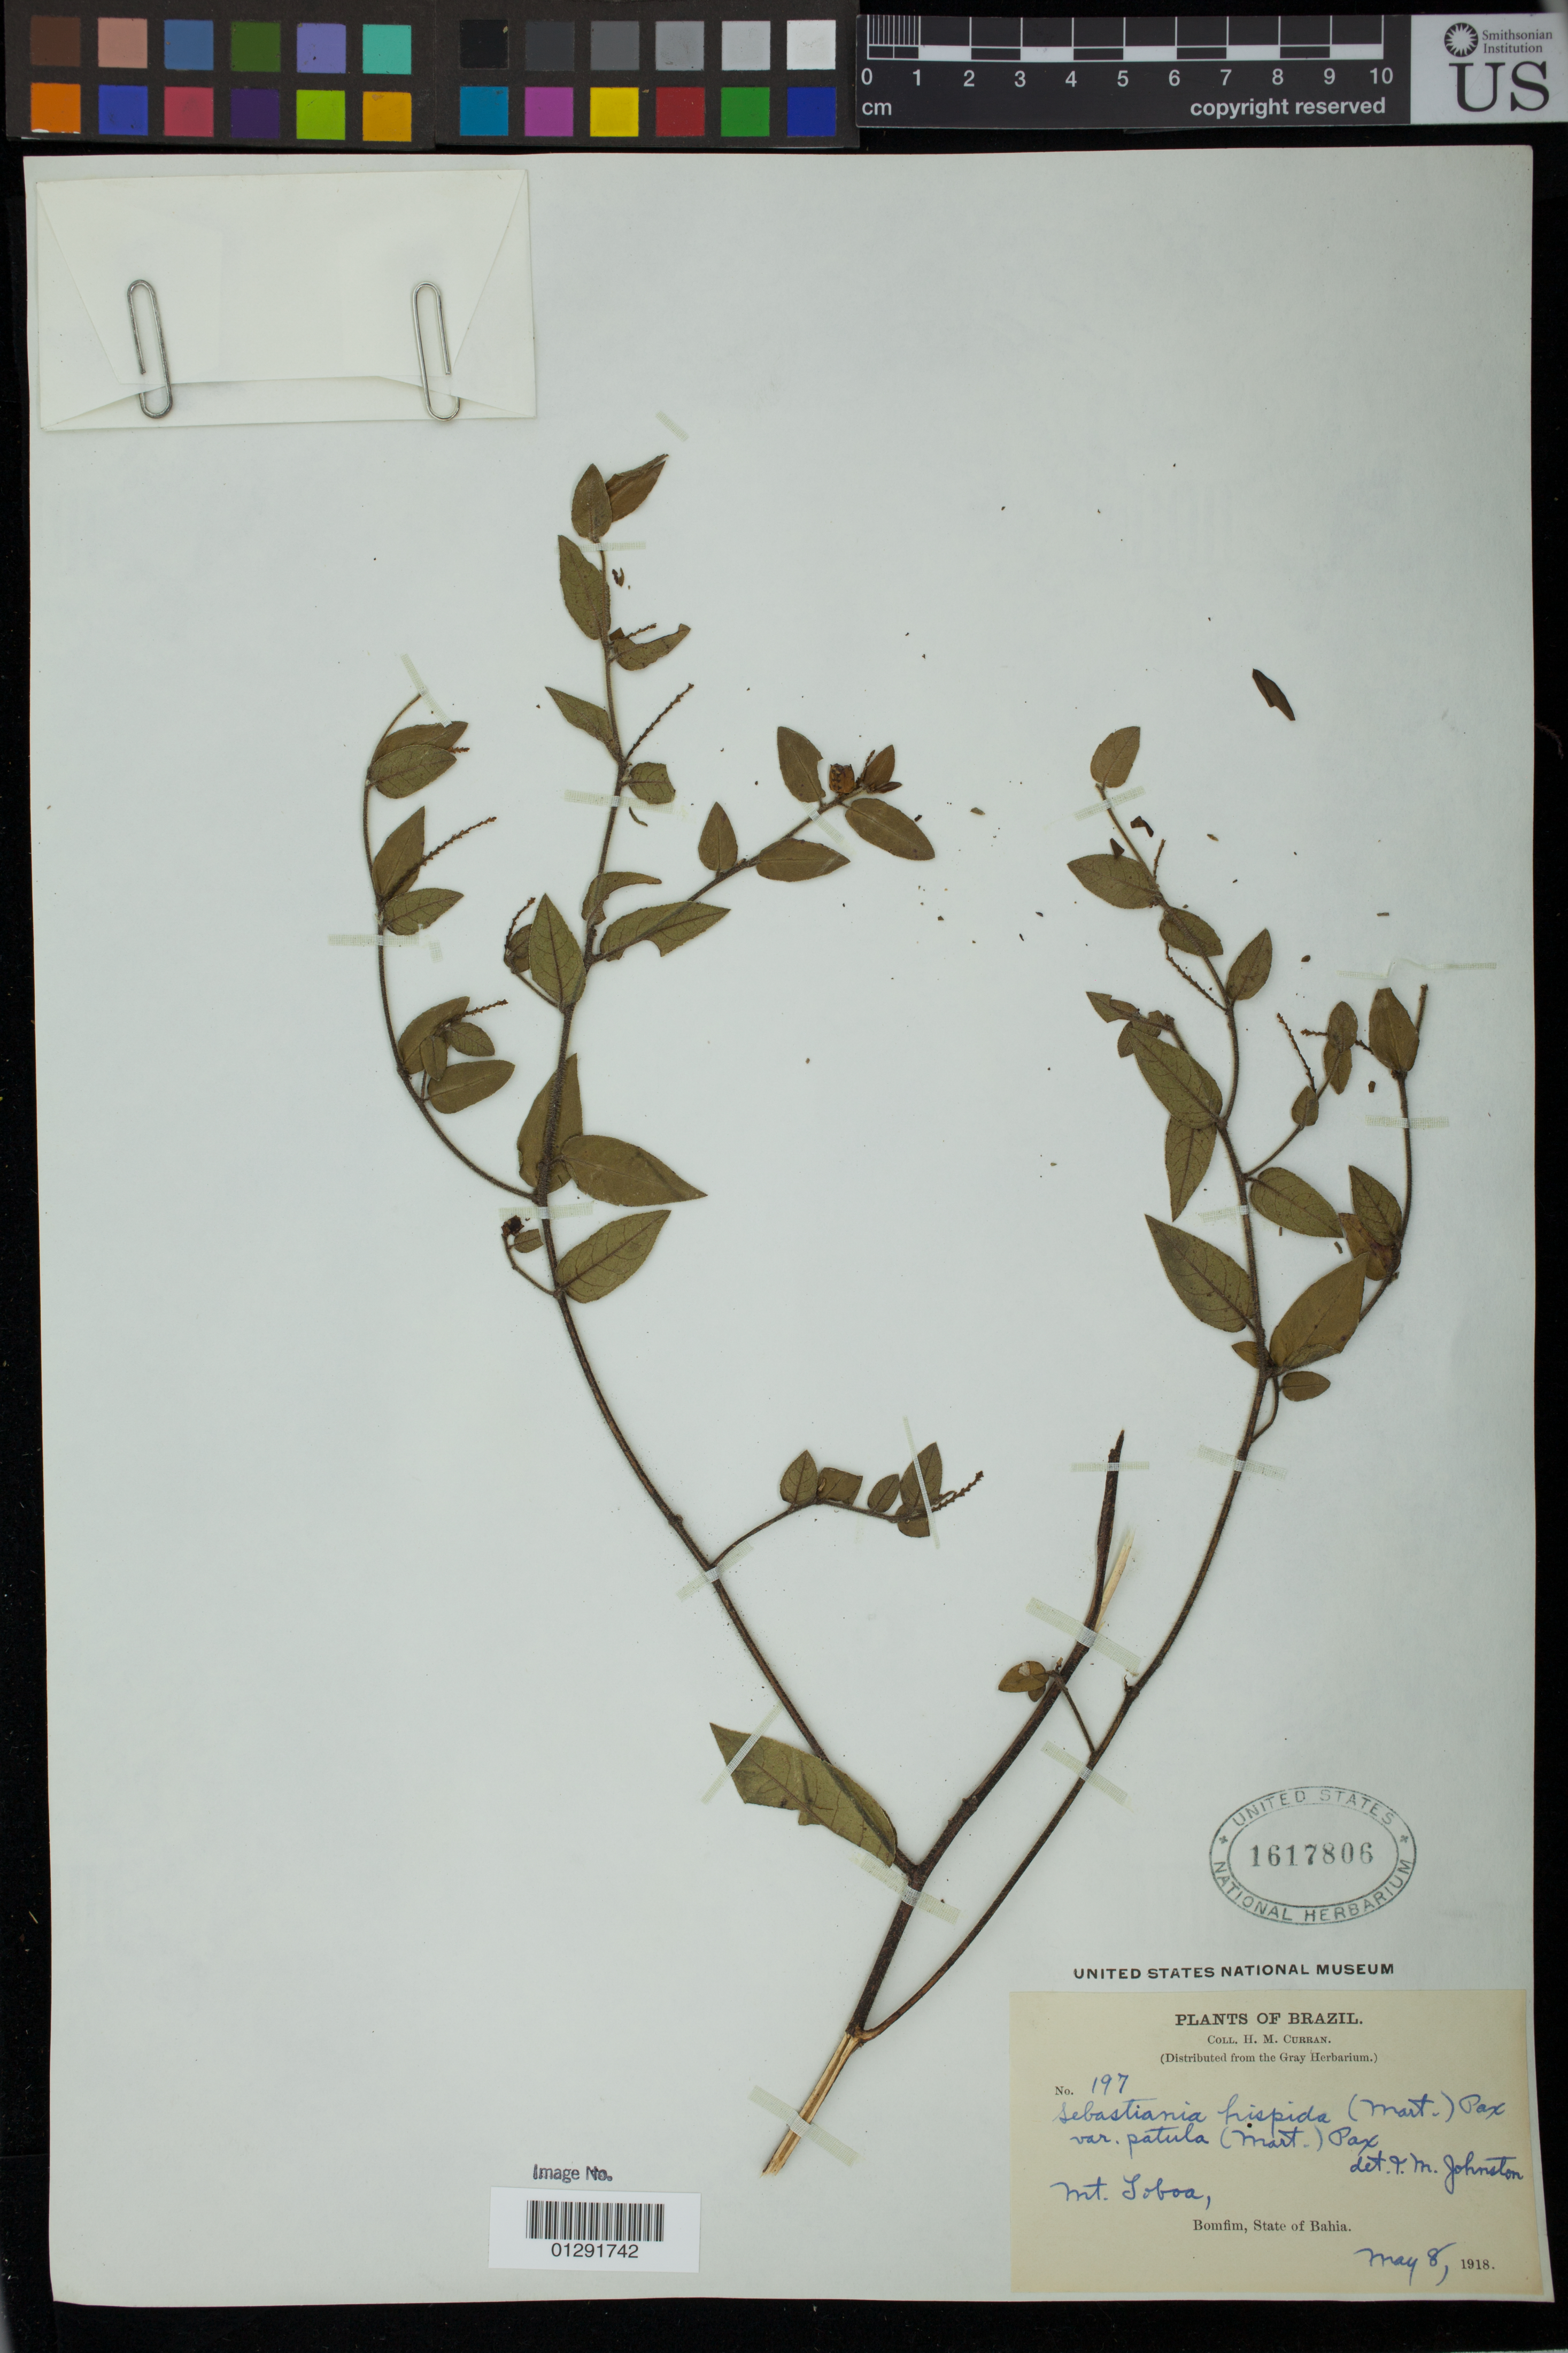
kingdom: Plantae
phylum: Tracheophyta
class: Magnoliopsida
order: Malpighiales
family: Euphorbiaceae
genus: Sebastiania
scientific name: Sebastiania hispida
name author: (Mart.) Pax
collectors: H. M. Curran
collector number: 197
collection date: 1918-05-08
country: Brazil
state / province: Bahia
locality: Mt. Loboa, Bomfim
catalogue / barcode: US 1617806